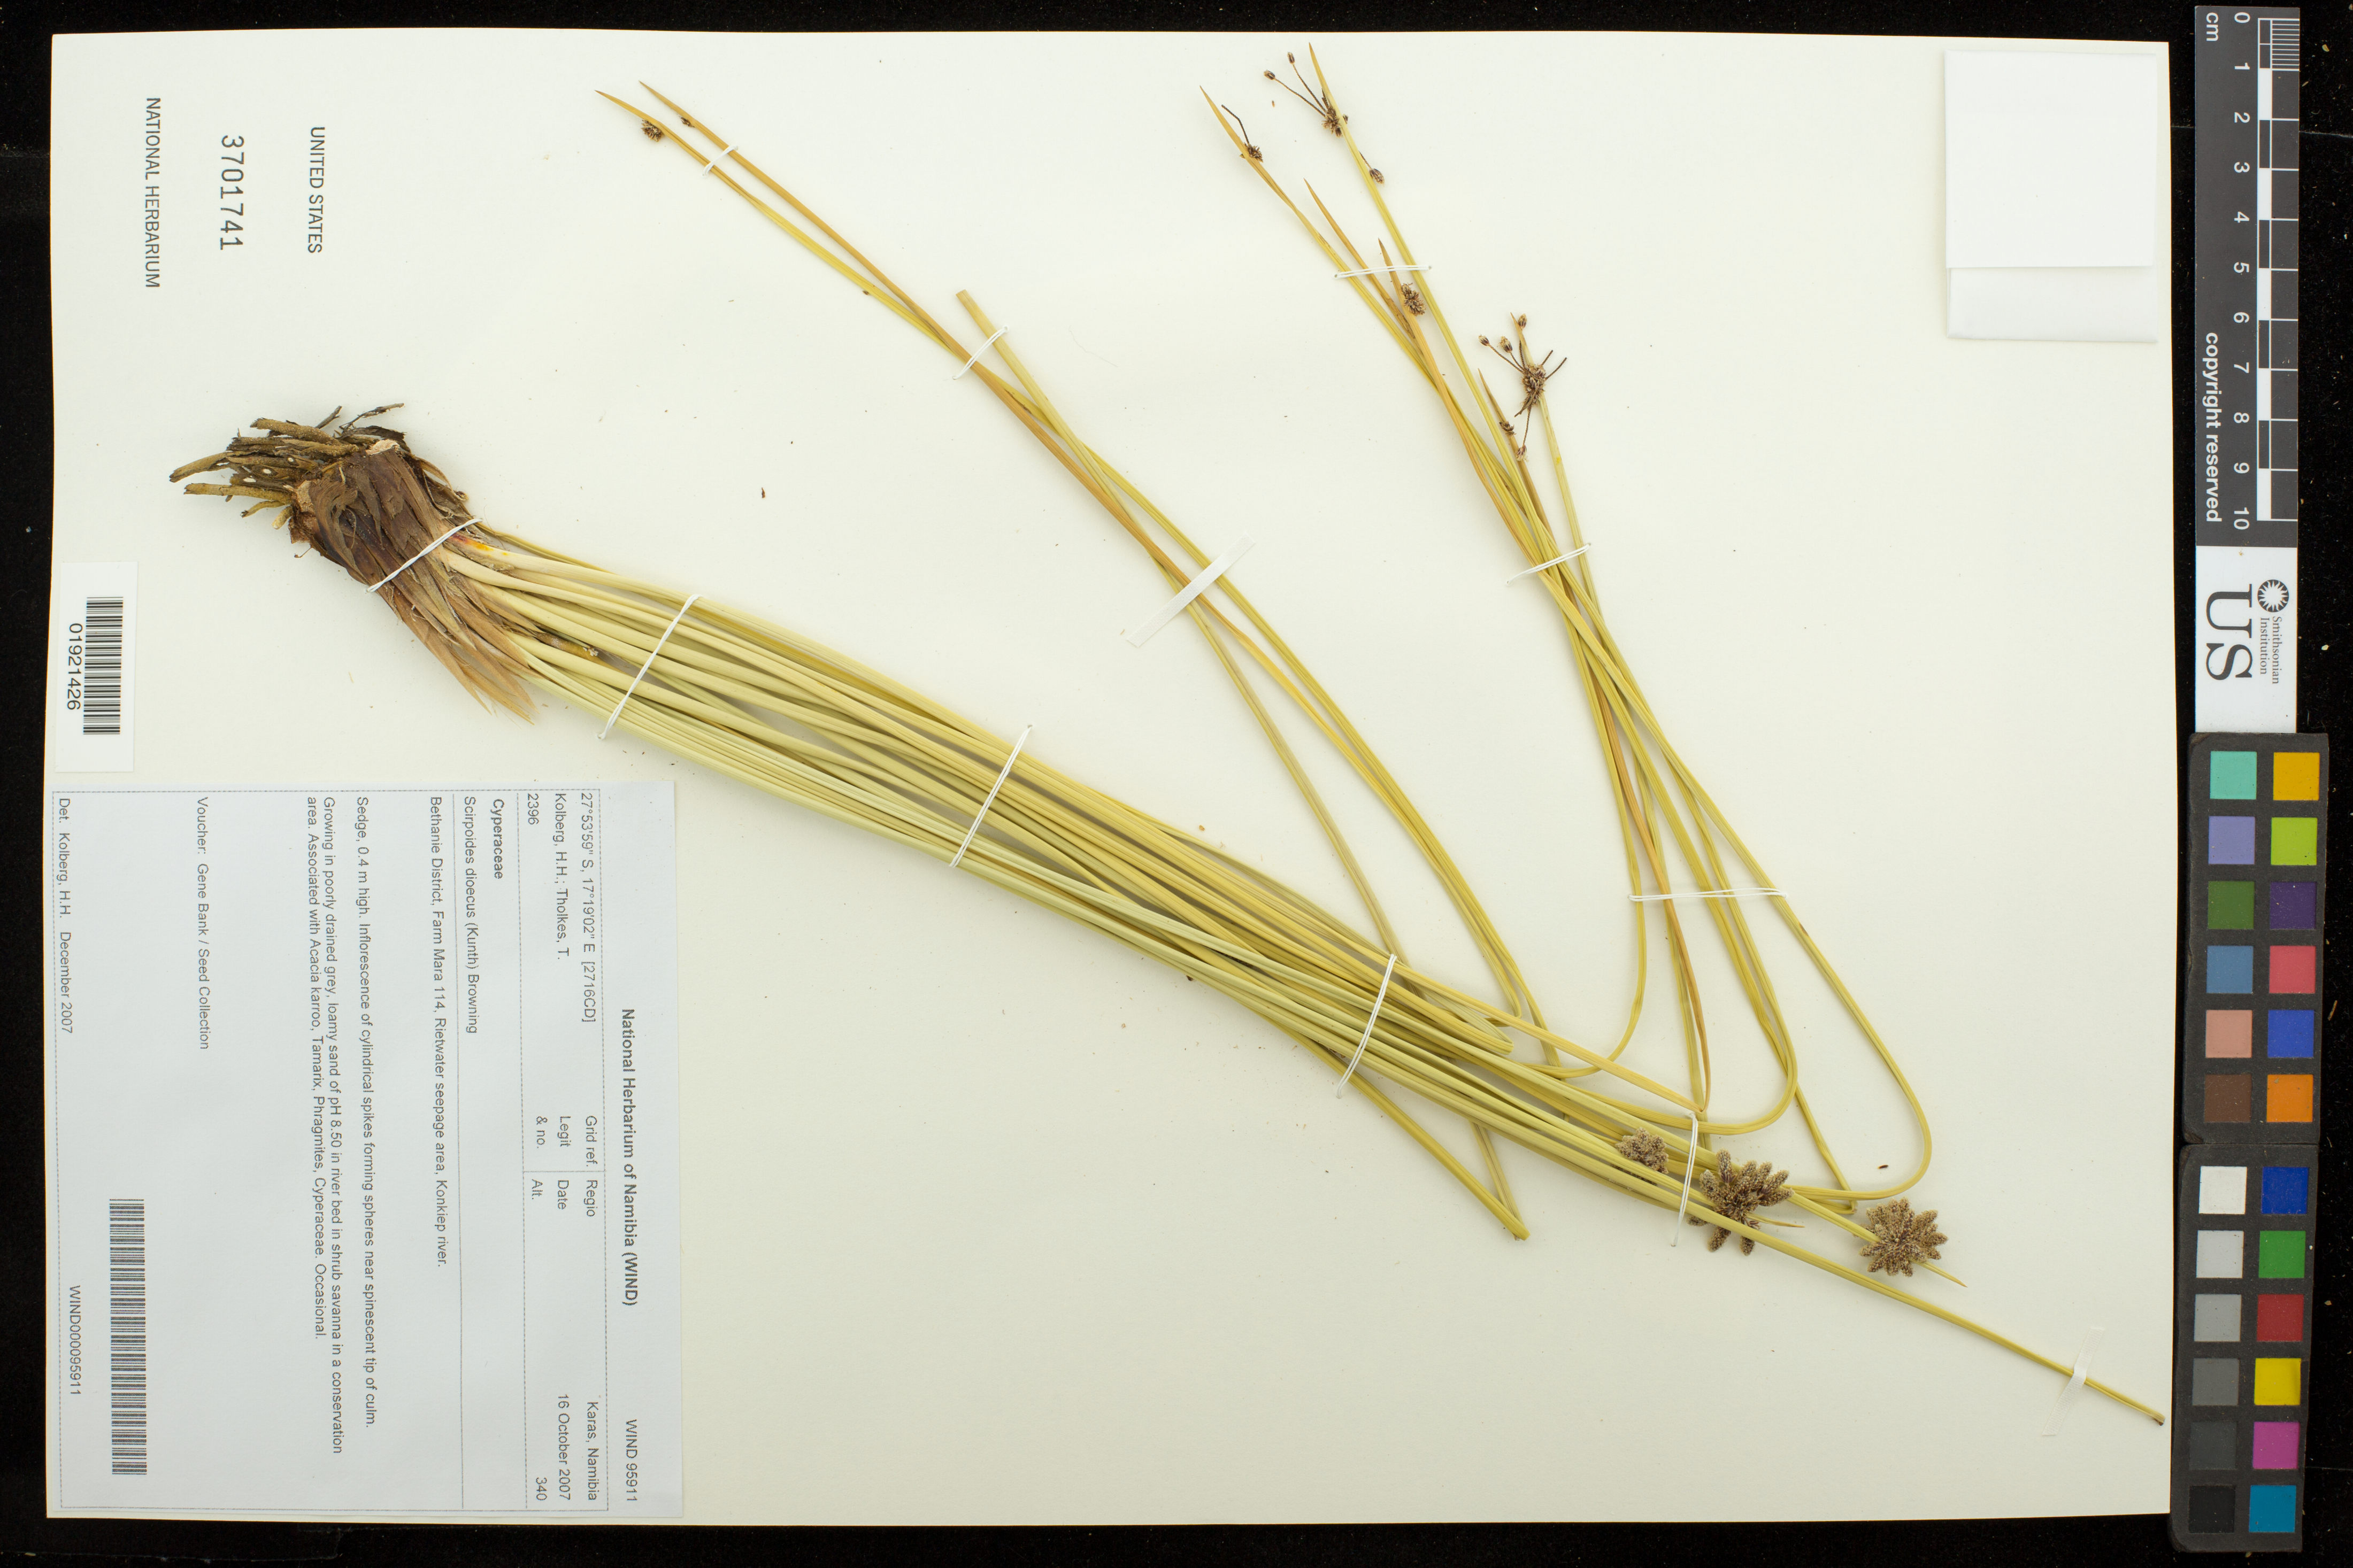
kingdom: Plantae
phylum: Tracheophyta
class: Liliopsida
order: Poales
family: Cyperaceae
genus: Afroscirpoides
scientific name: Afroscirpoides dioeca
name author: (Kunth) Garcia-Madr. & Muasya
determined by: Strong, M. T., (US), Smithsonian Institution - National Museum of Natural History (UNITED STATES)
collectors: H. H. Kolberg & T. Tholkes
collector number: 2396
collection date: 2007-10-16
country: Namibia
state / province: Karas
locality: Bethanie District, Farm Mara 114, Rietwater seepage area, Konkiep river.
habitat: Growing in poorly drained grey, loamy sand of pH 8.50 in river bed in shrub savanna in a conservation area. Occasional.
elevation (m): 340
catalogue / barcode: US 3701741